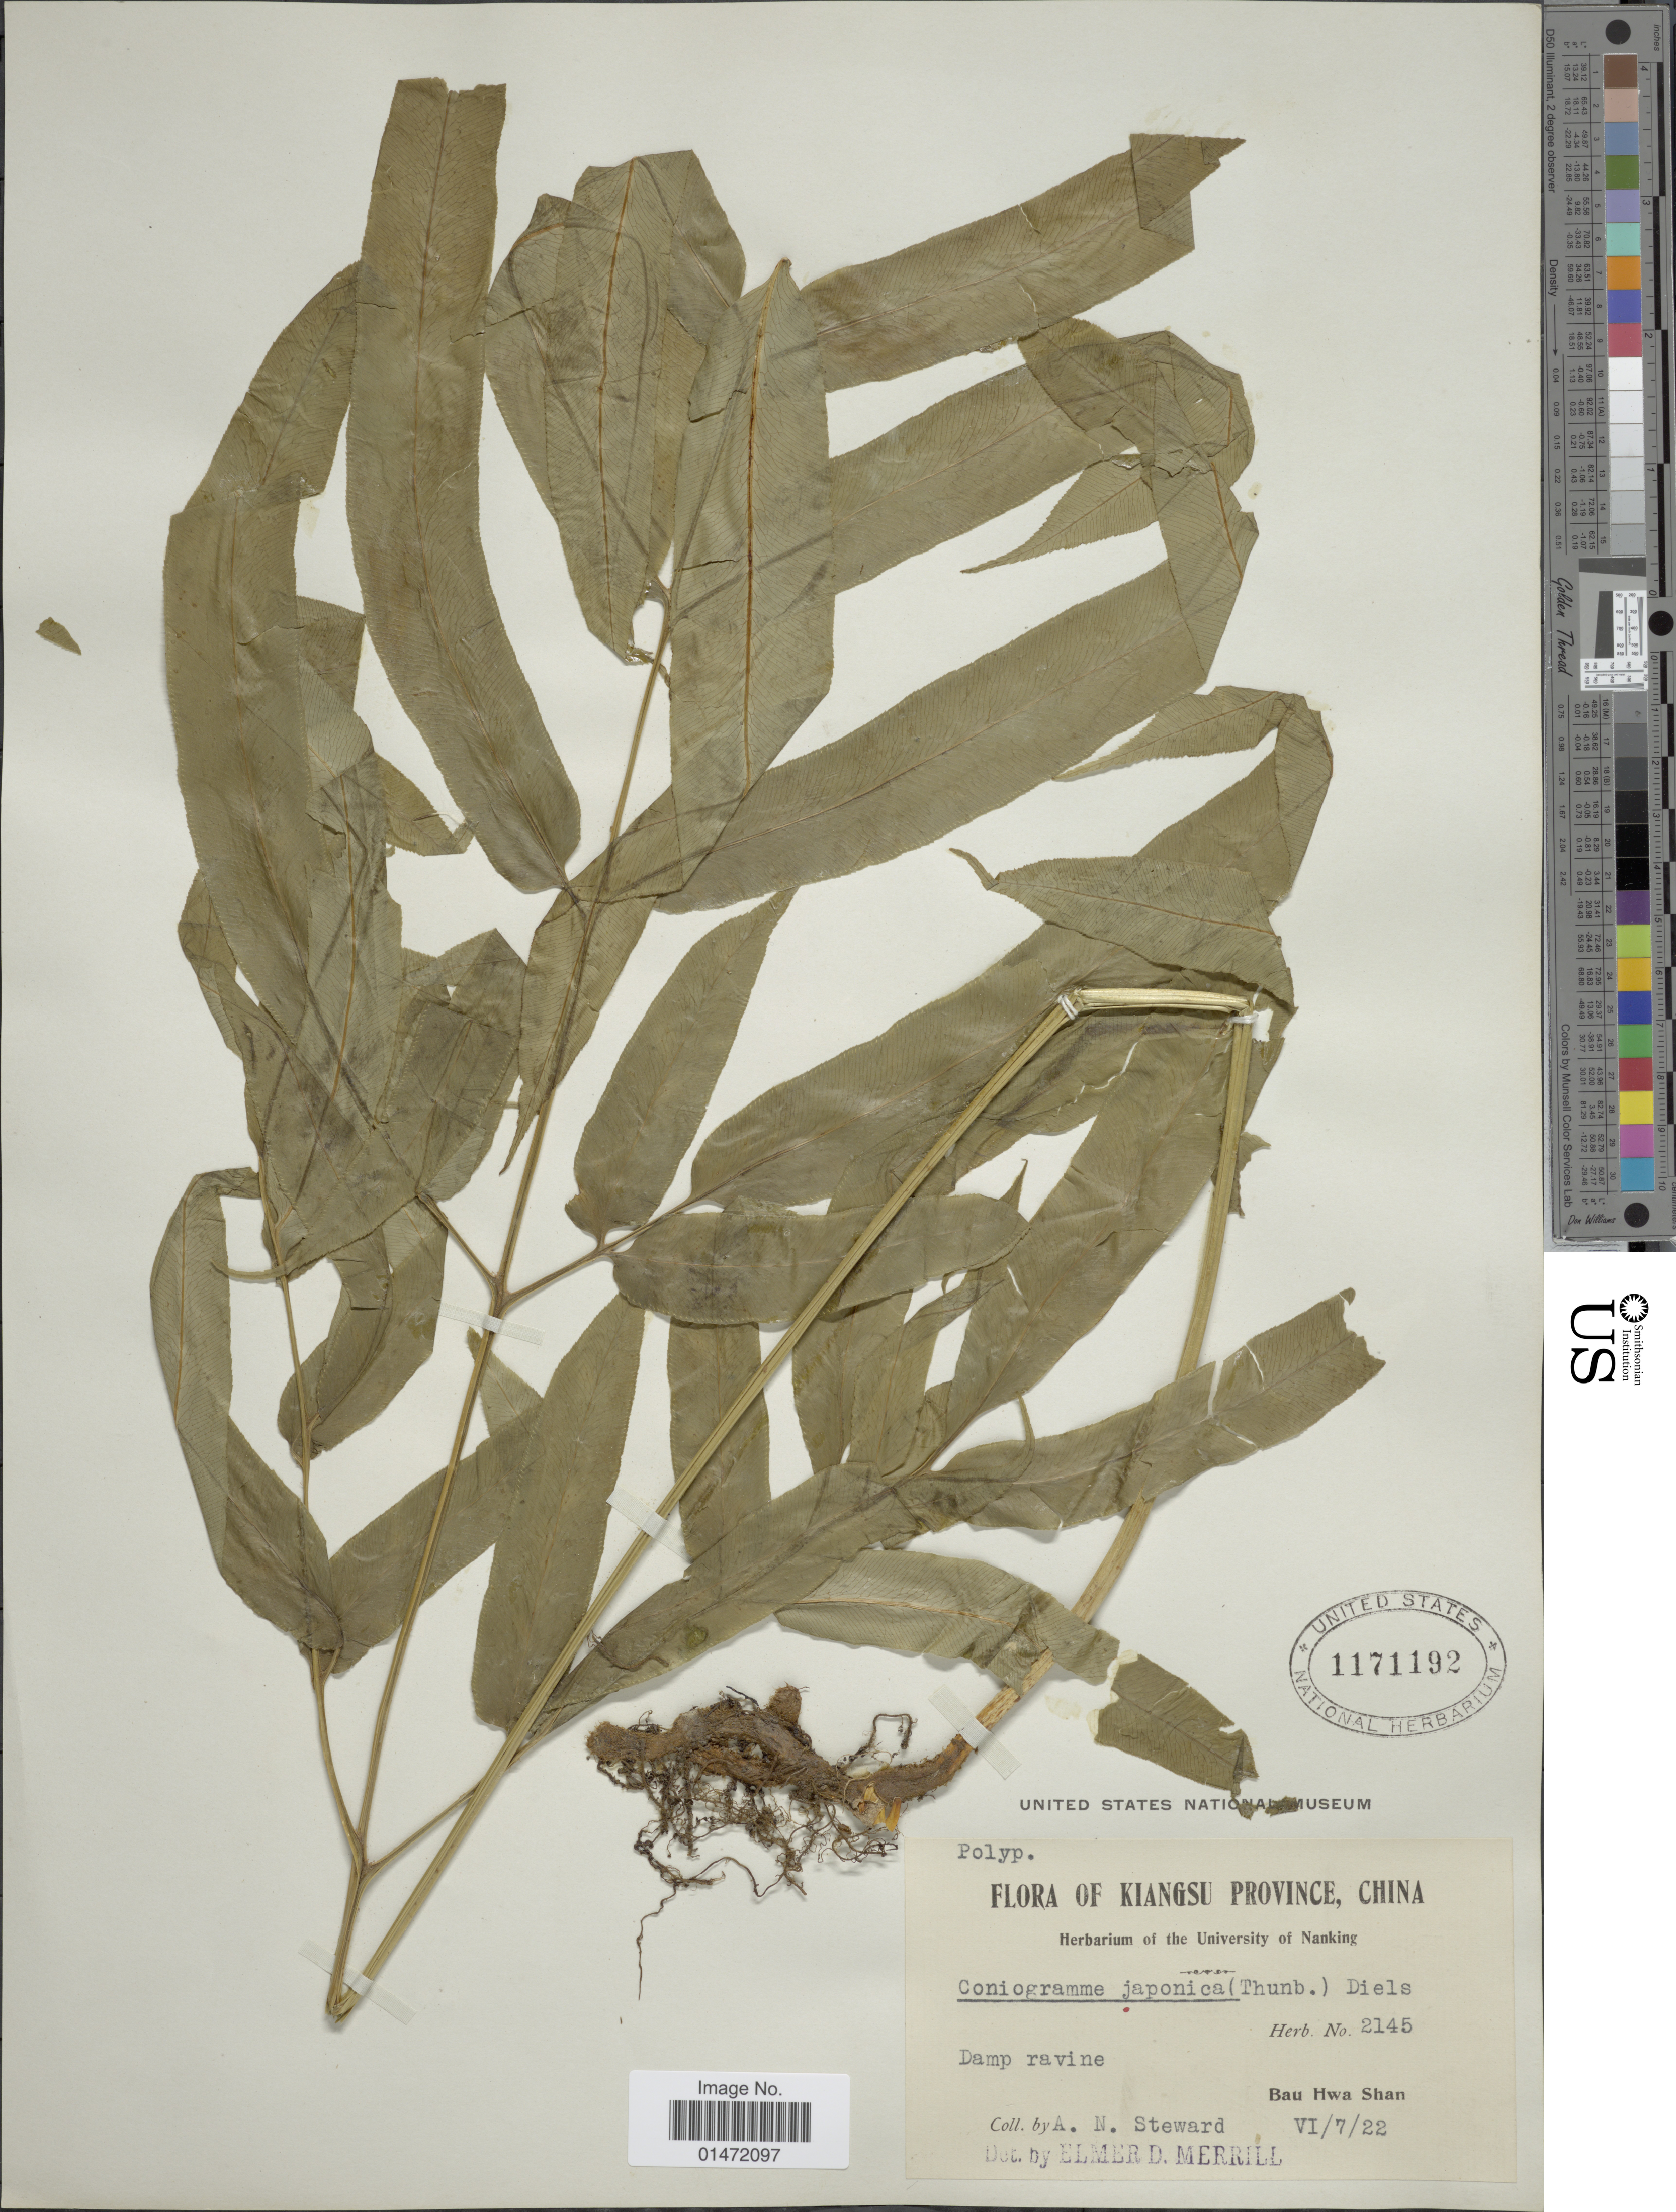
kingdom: Plantae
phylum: Tracheophyta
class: Polypodiopsida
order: Polypodiales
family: Pteridaceae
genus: Coniogramme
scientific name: Coniogramme japonica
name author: (Thunb. ex Murray) Diels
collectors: A. N. Steward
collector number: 2145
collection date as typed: Transcribed d/m/y: 7/6/22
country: China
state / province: Jiangsu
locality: Kiangsu Province. Bau Hwa Shan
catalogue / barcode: US 1171192